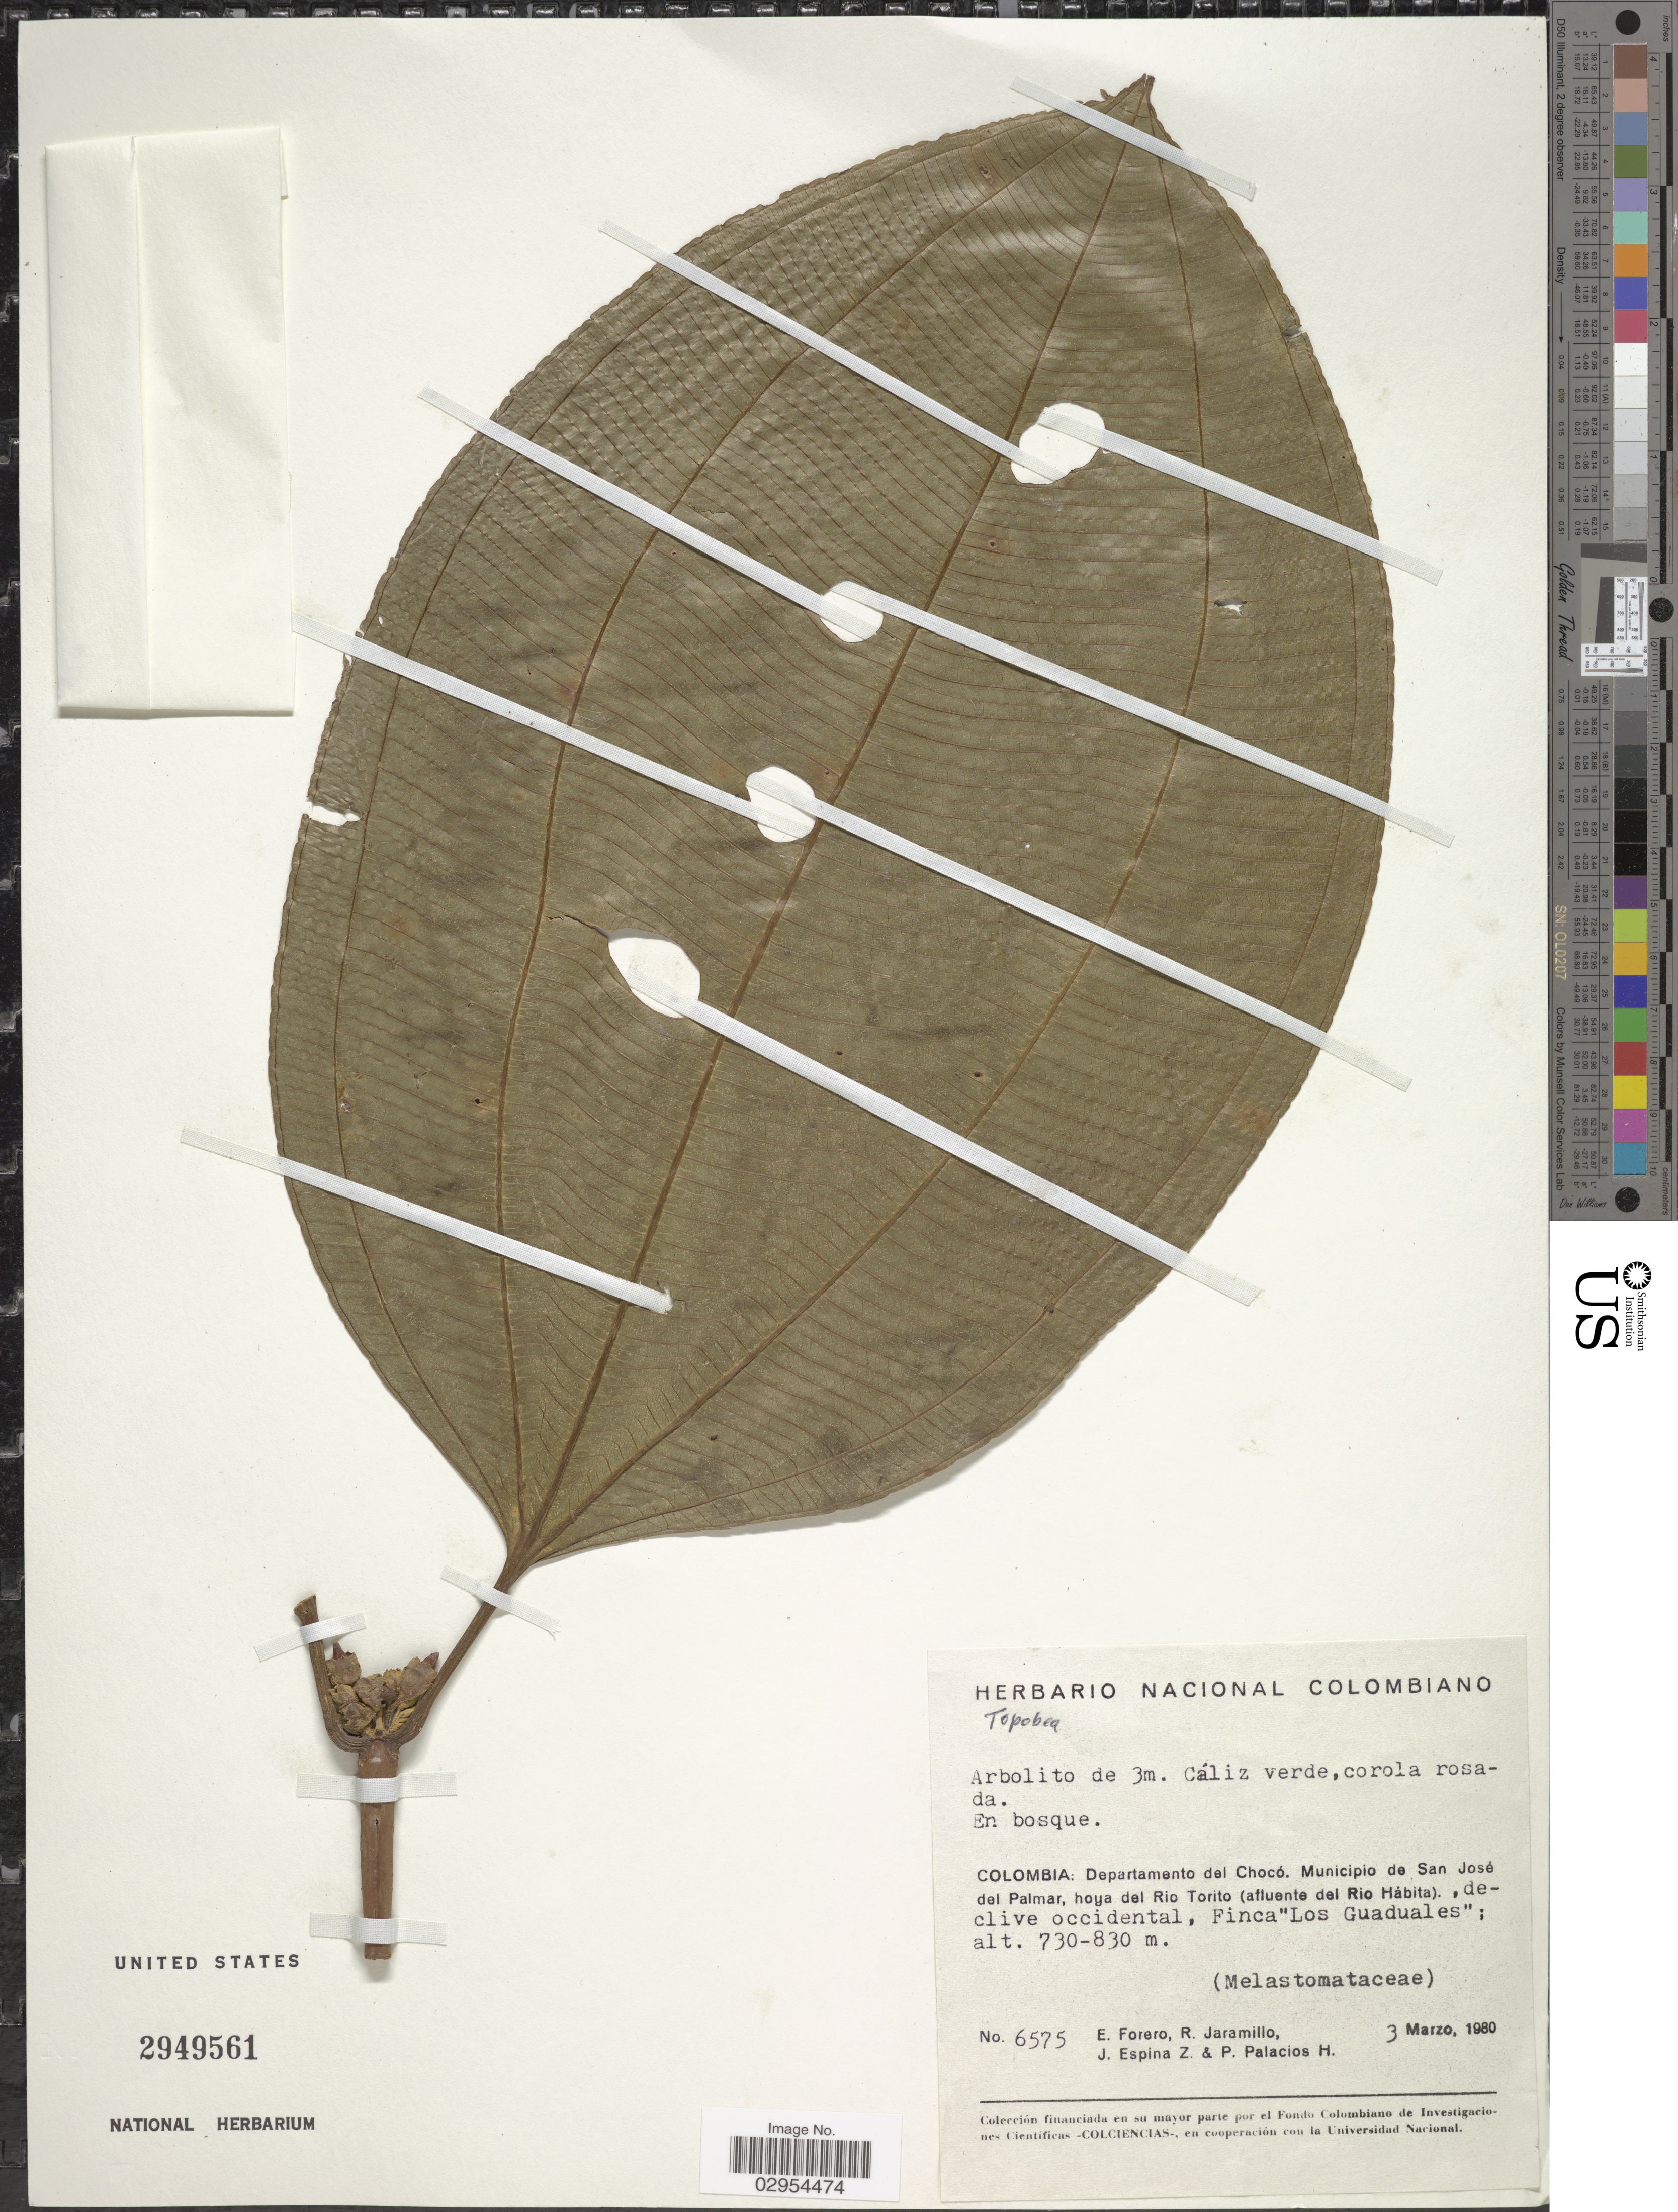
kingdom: Plantae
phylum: Tracheophyta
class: Magnoliopsida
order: Myrtales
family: Melastomataceae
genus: Topobea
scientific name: Topobea sp.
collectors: E. Forero, R. Jaramillo, J. Espina Z. & P. Palacios H.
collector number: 6575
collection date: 1980-03-03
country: Colombia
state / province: Chocó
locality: Departamento del Chocó. Municipio de San José del Palmar, hoya del Rio Torito (afluente del Rio Hábita), declive occidental, Finca "Los Guaduales".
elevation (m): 730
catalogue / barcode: US 2949561